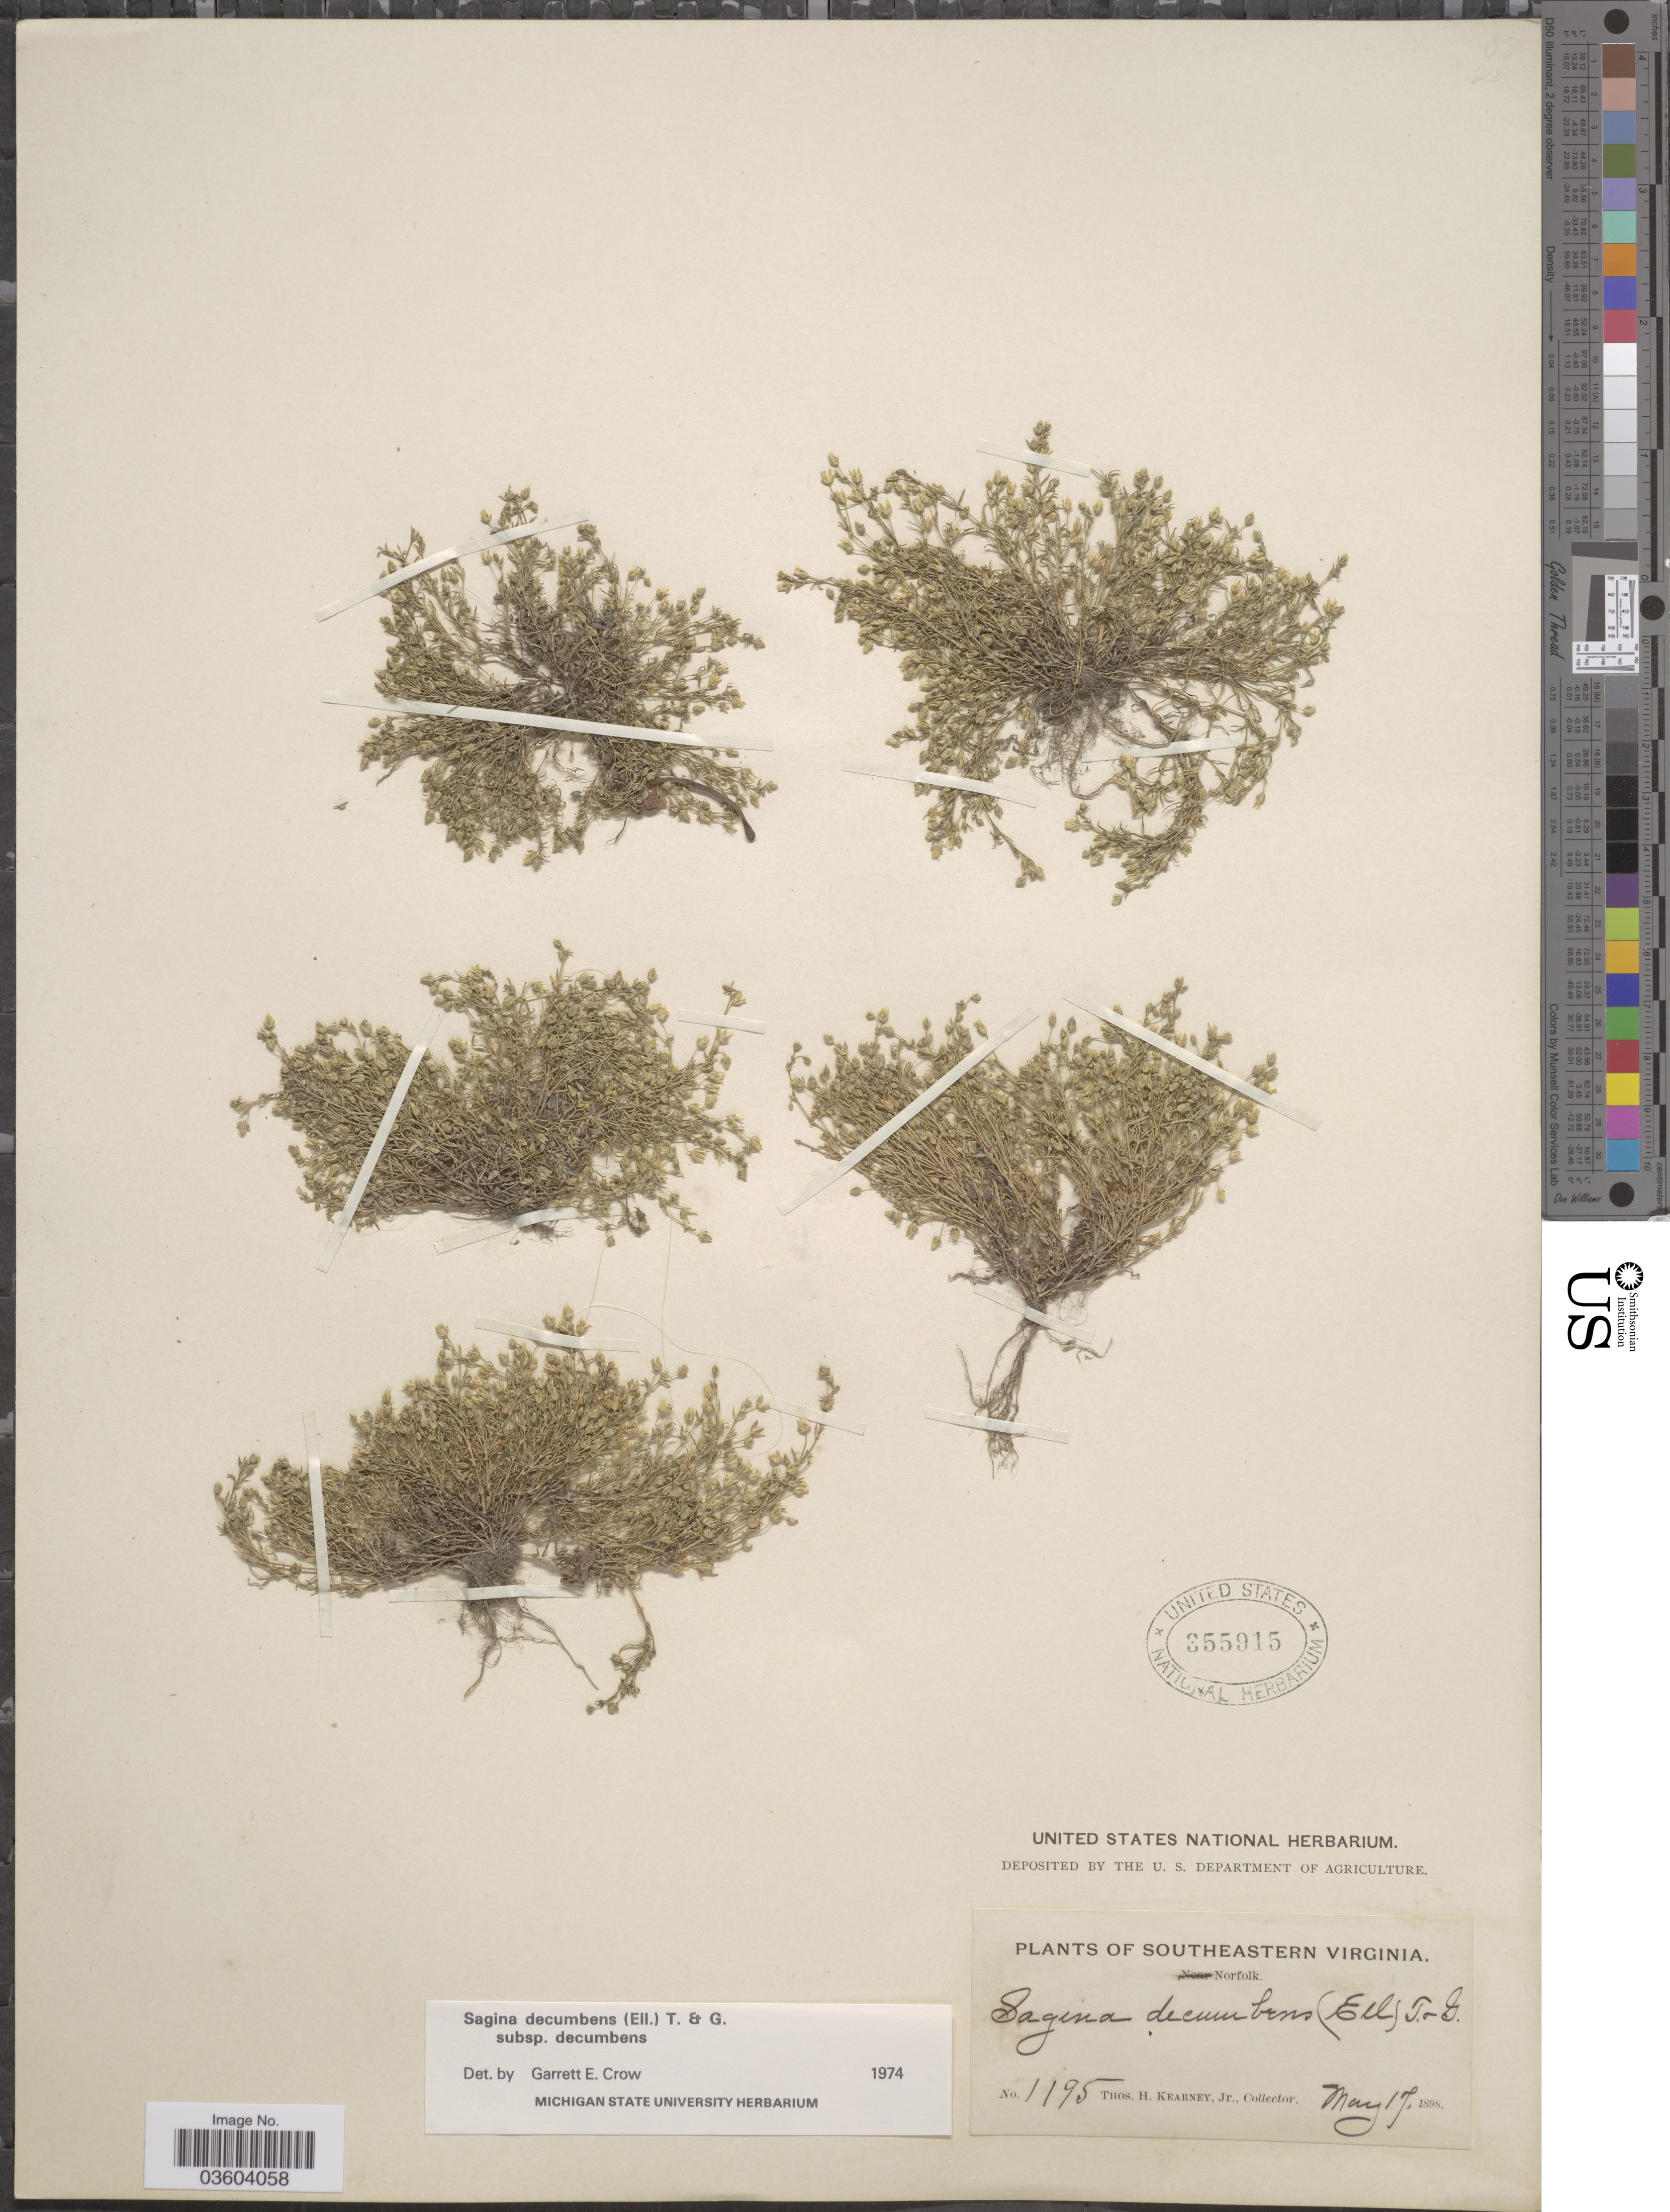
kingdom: Plantae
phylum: Tracheophyta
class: Magnoliopsida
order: Caryophyllales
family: Caryophyllaceae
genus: Sagina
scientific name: Sagina decumbens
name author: (Elliott) Torr. & A. Gray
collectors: T. H. Kearney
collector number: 1195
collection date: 1898-05-17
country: United States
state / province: Virginia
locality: Southeastern Virginia. Norfolk.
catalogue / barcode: US 355915